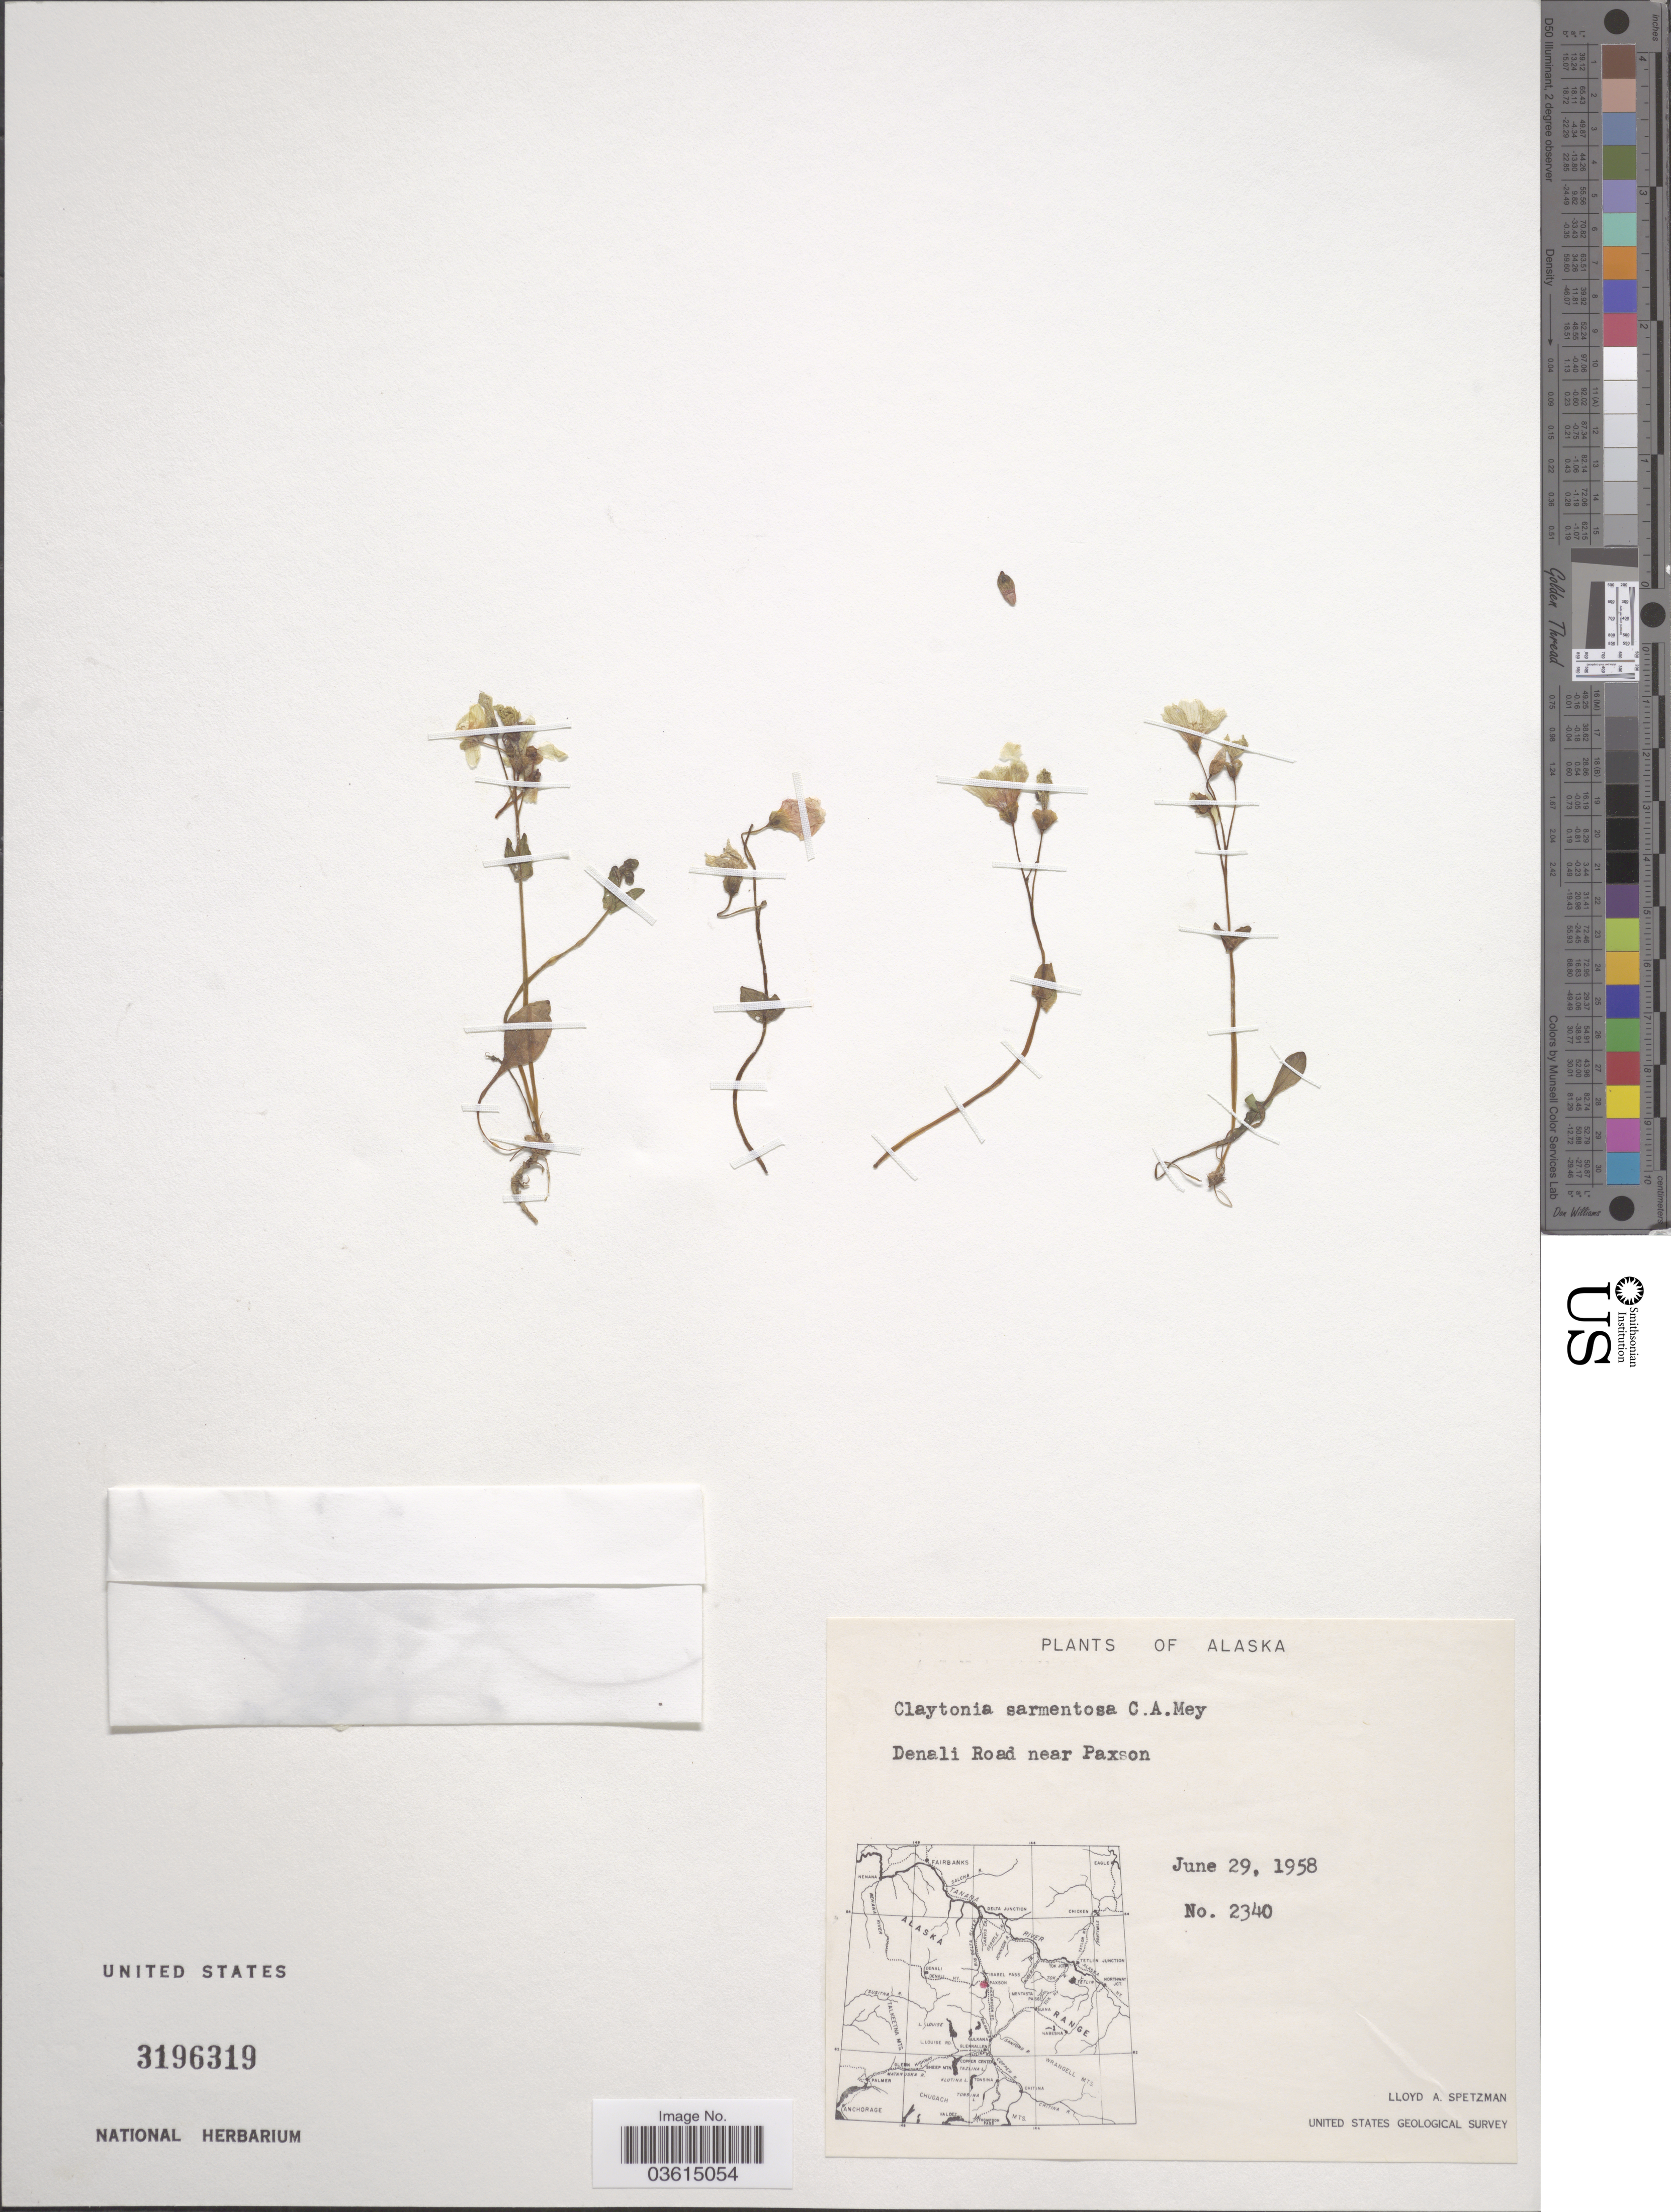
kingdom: Plantae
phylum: Tracheophyta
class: Magnoliopsida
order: Caryophyllales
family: Montiaceae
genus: Claytonia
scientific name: Claytonia sarmentosa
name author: C.A. Mey.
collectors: L. Spetzman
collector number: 2340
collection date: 1958-06-29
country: United States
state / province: Alaska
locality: Denali Road near Paxson.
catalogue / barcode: US 3196319